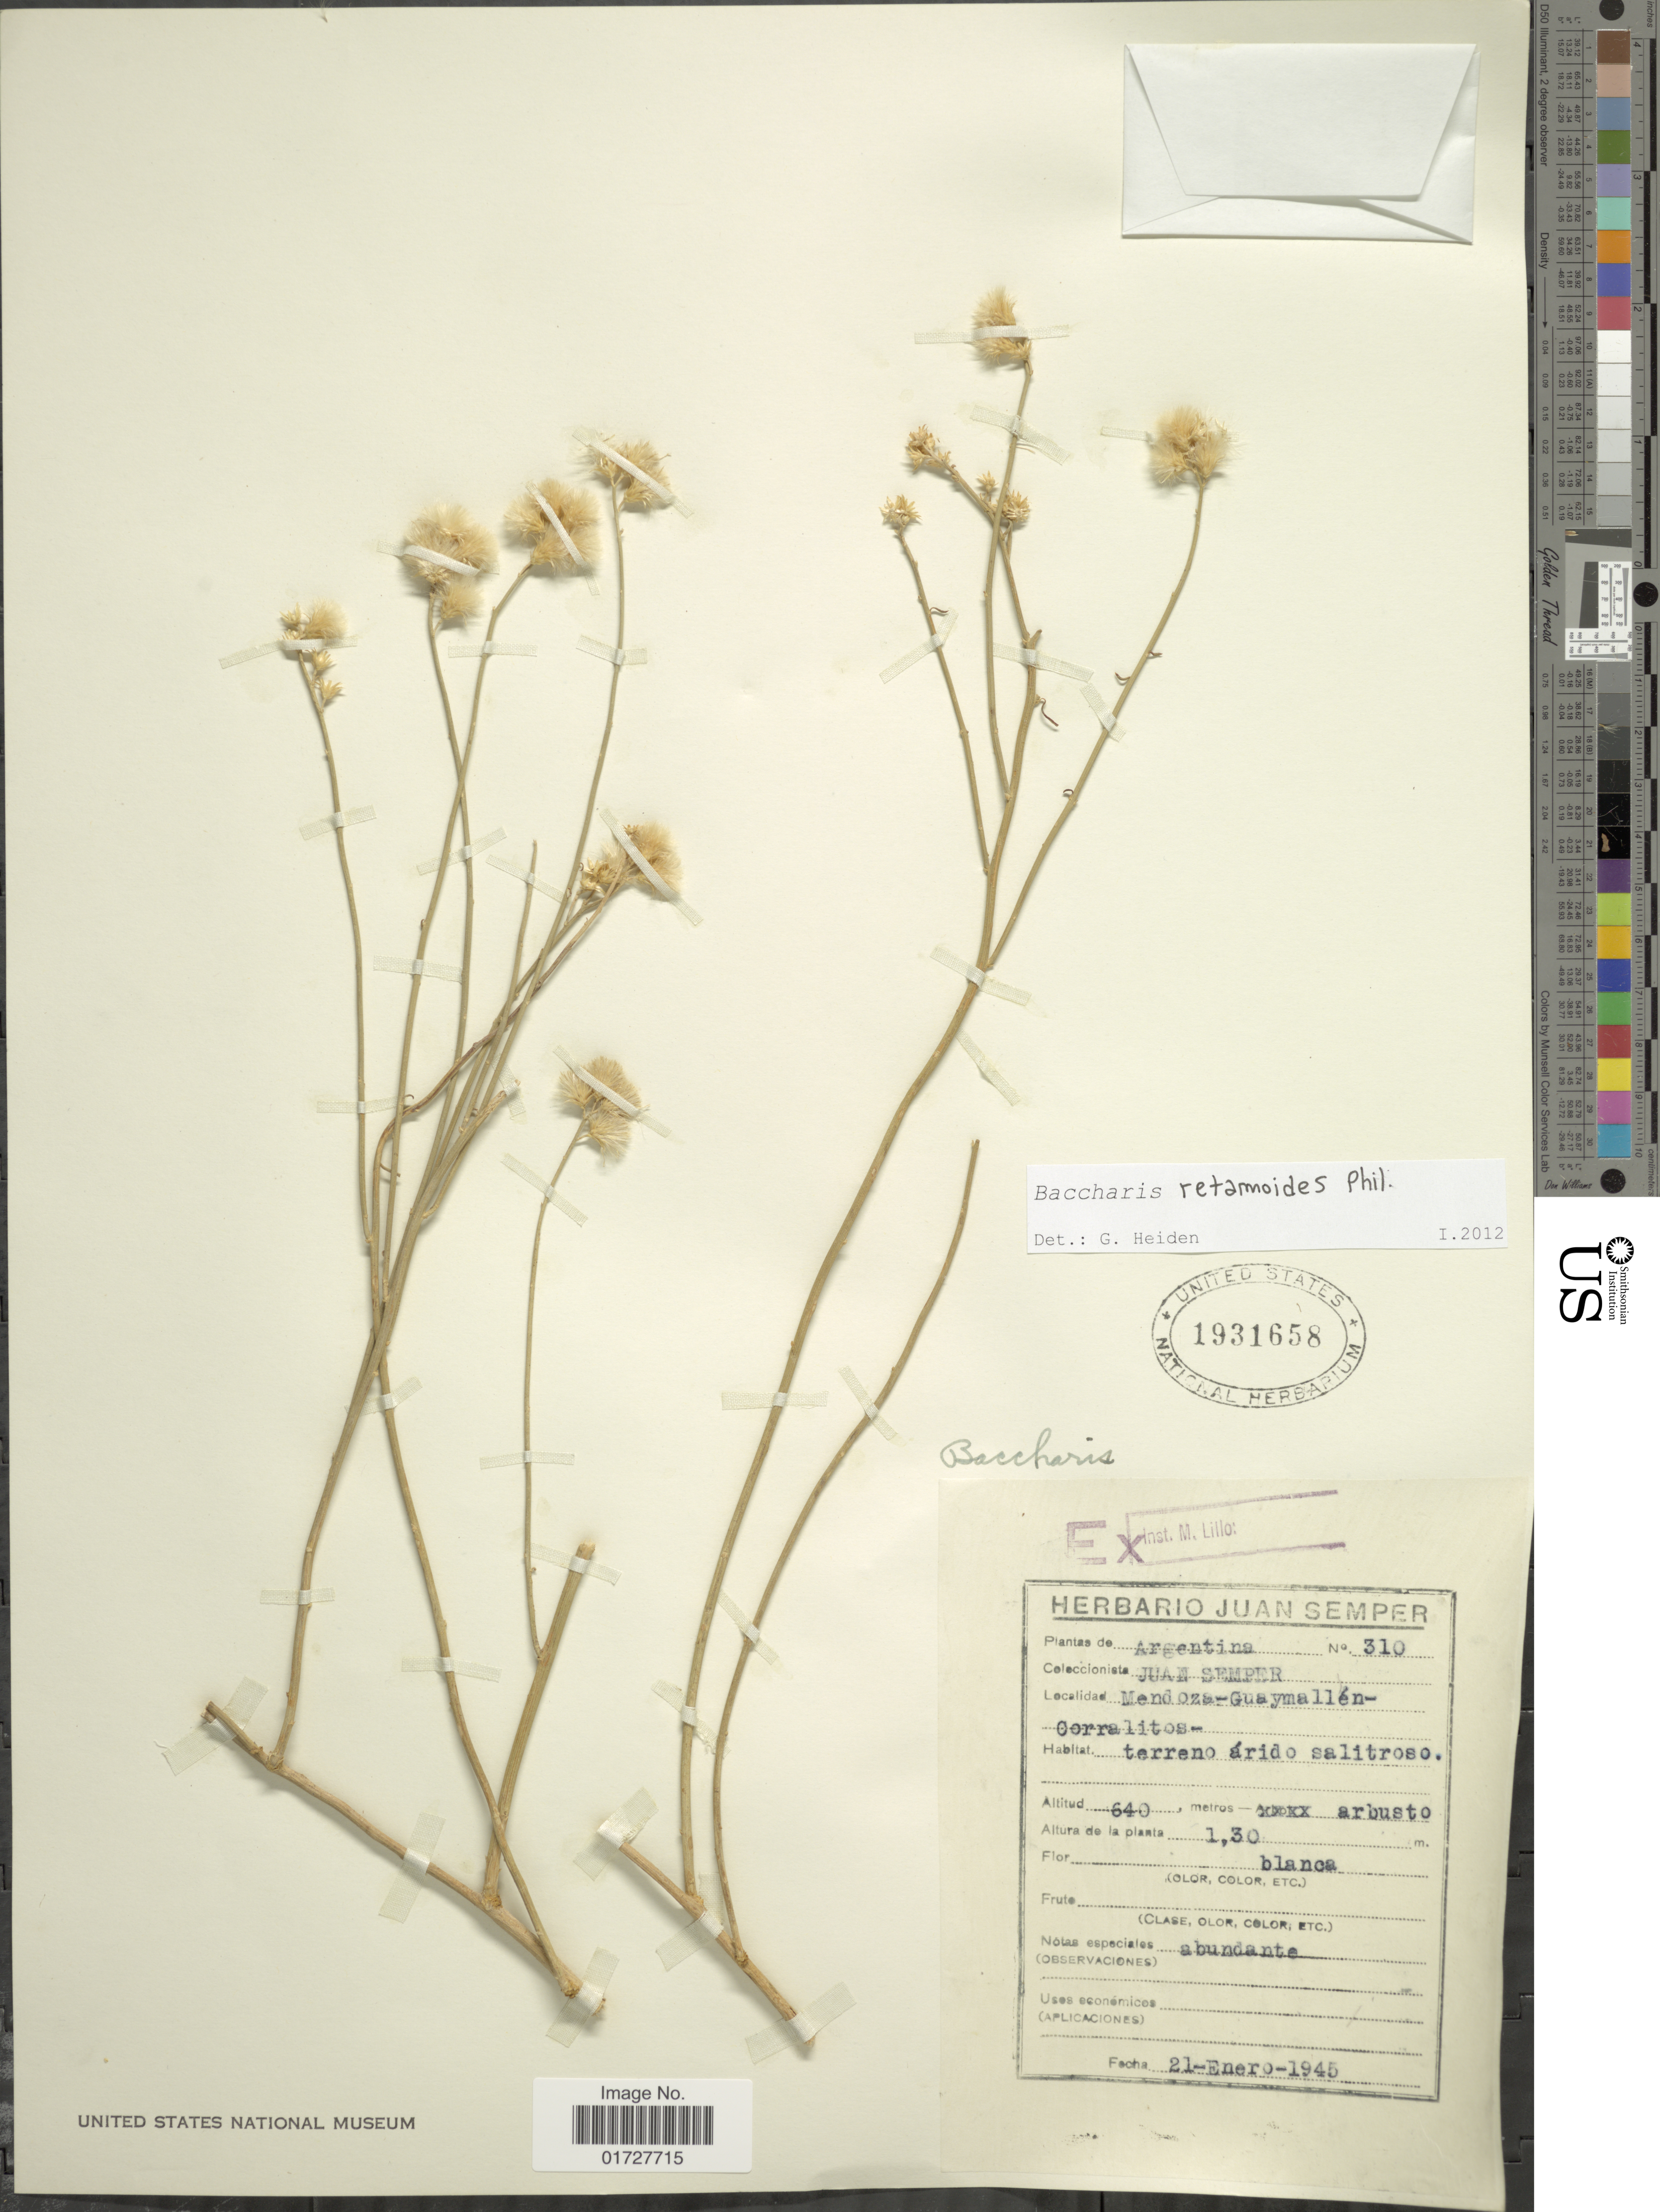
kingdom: Plantae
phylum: Tracheophyta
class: Magnoliopsida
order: Asterales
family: Asteraceae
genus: Baccharis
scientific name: Baccharis retamoides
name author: Phil.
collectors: J. Semper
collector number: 310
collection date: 1945-01-21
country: Argentina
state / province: Mendoza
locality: Guaymallen-Corralitos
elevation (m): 640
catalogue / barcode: US 1931658